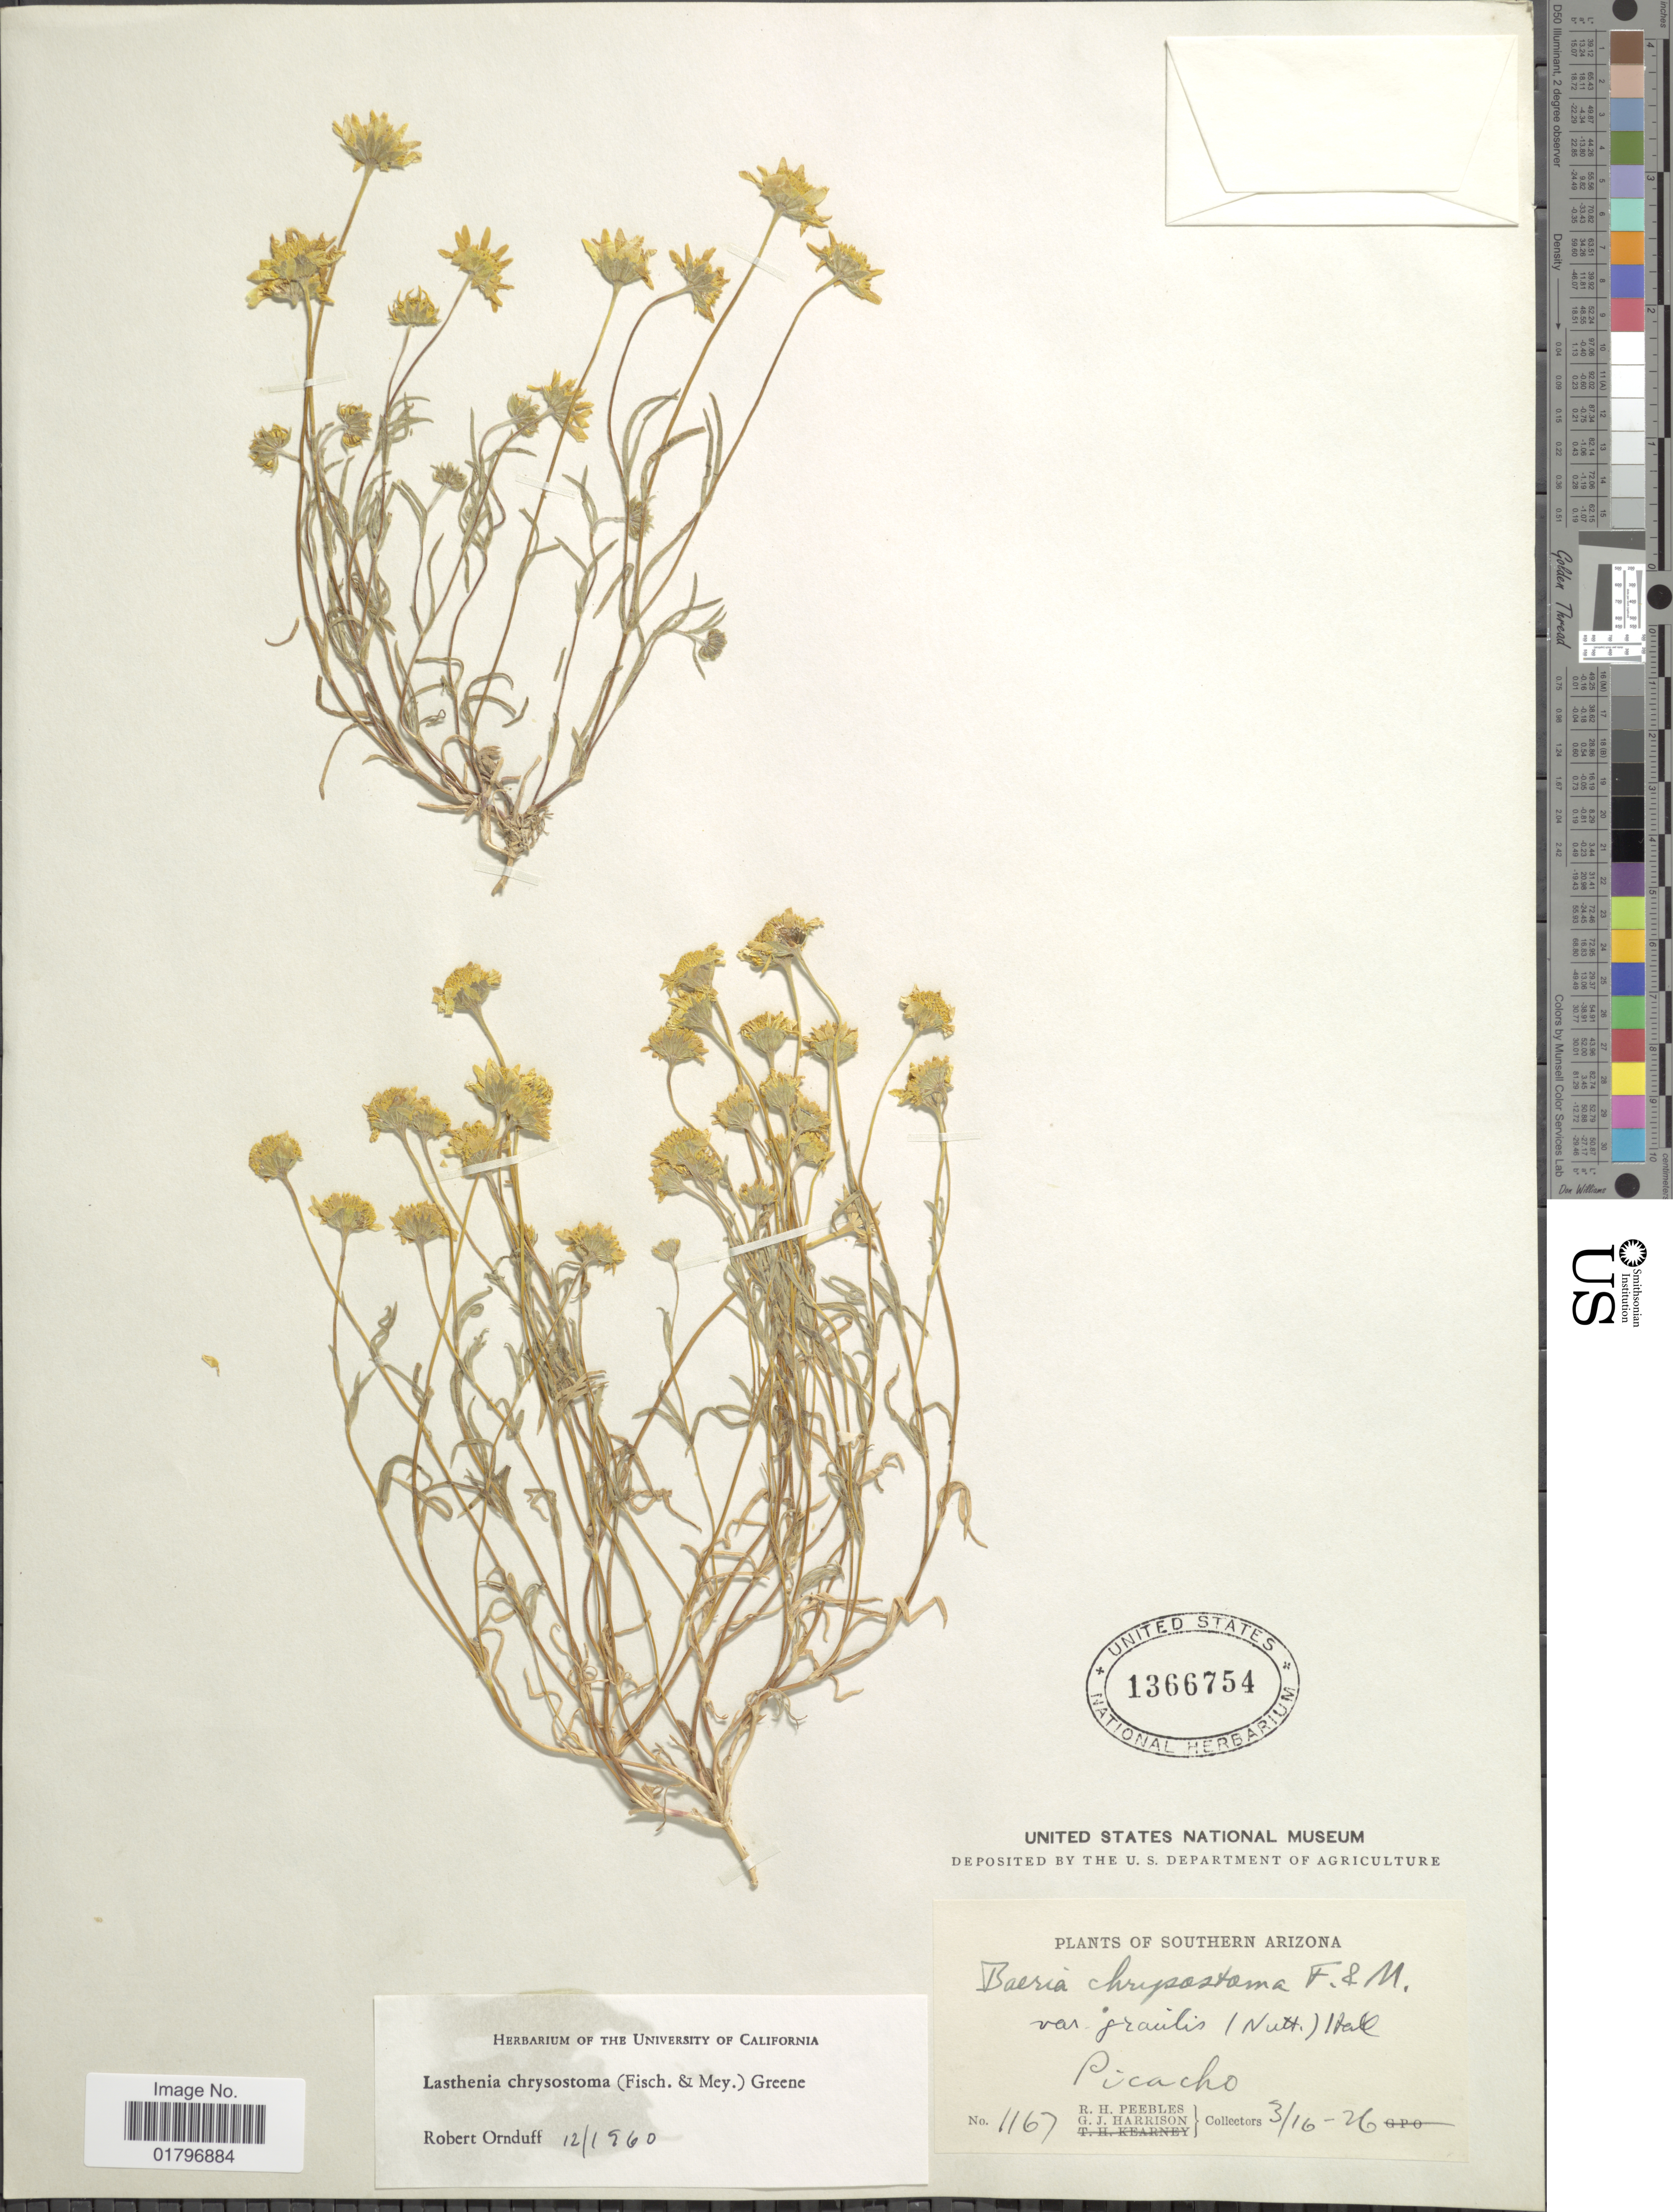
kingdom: Plantae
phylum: Tracheophyta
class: Magnoliopsida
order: Asterales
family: Asteraceae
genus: Lasthenia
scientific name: Lasthenia chrysostoma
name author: (Fisch. & C.A. Mey.) Greene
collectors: R. H. Peebles & G. J. Harrison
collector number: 1167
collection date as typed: Transcribed d/m/y: 16/3/26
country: United States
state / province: Arizona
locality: Southern Arizona. Picacho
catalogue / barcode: US 1366754